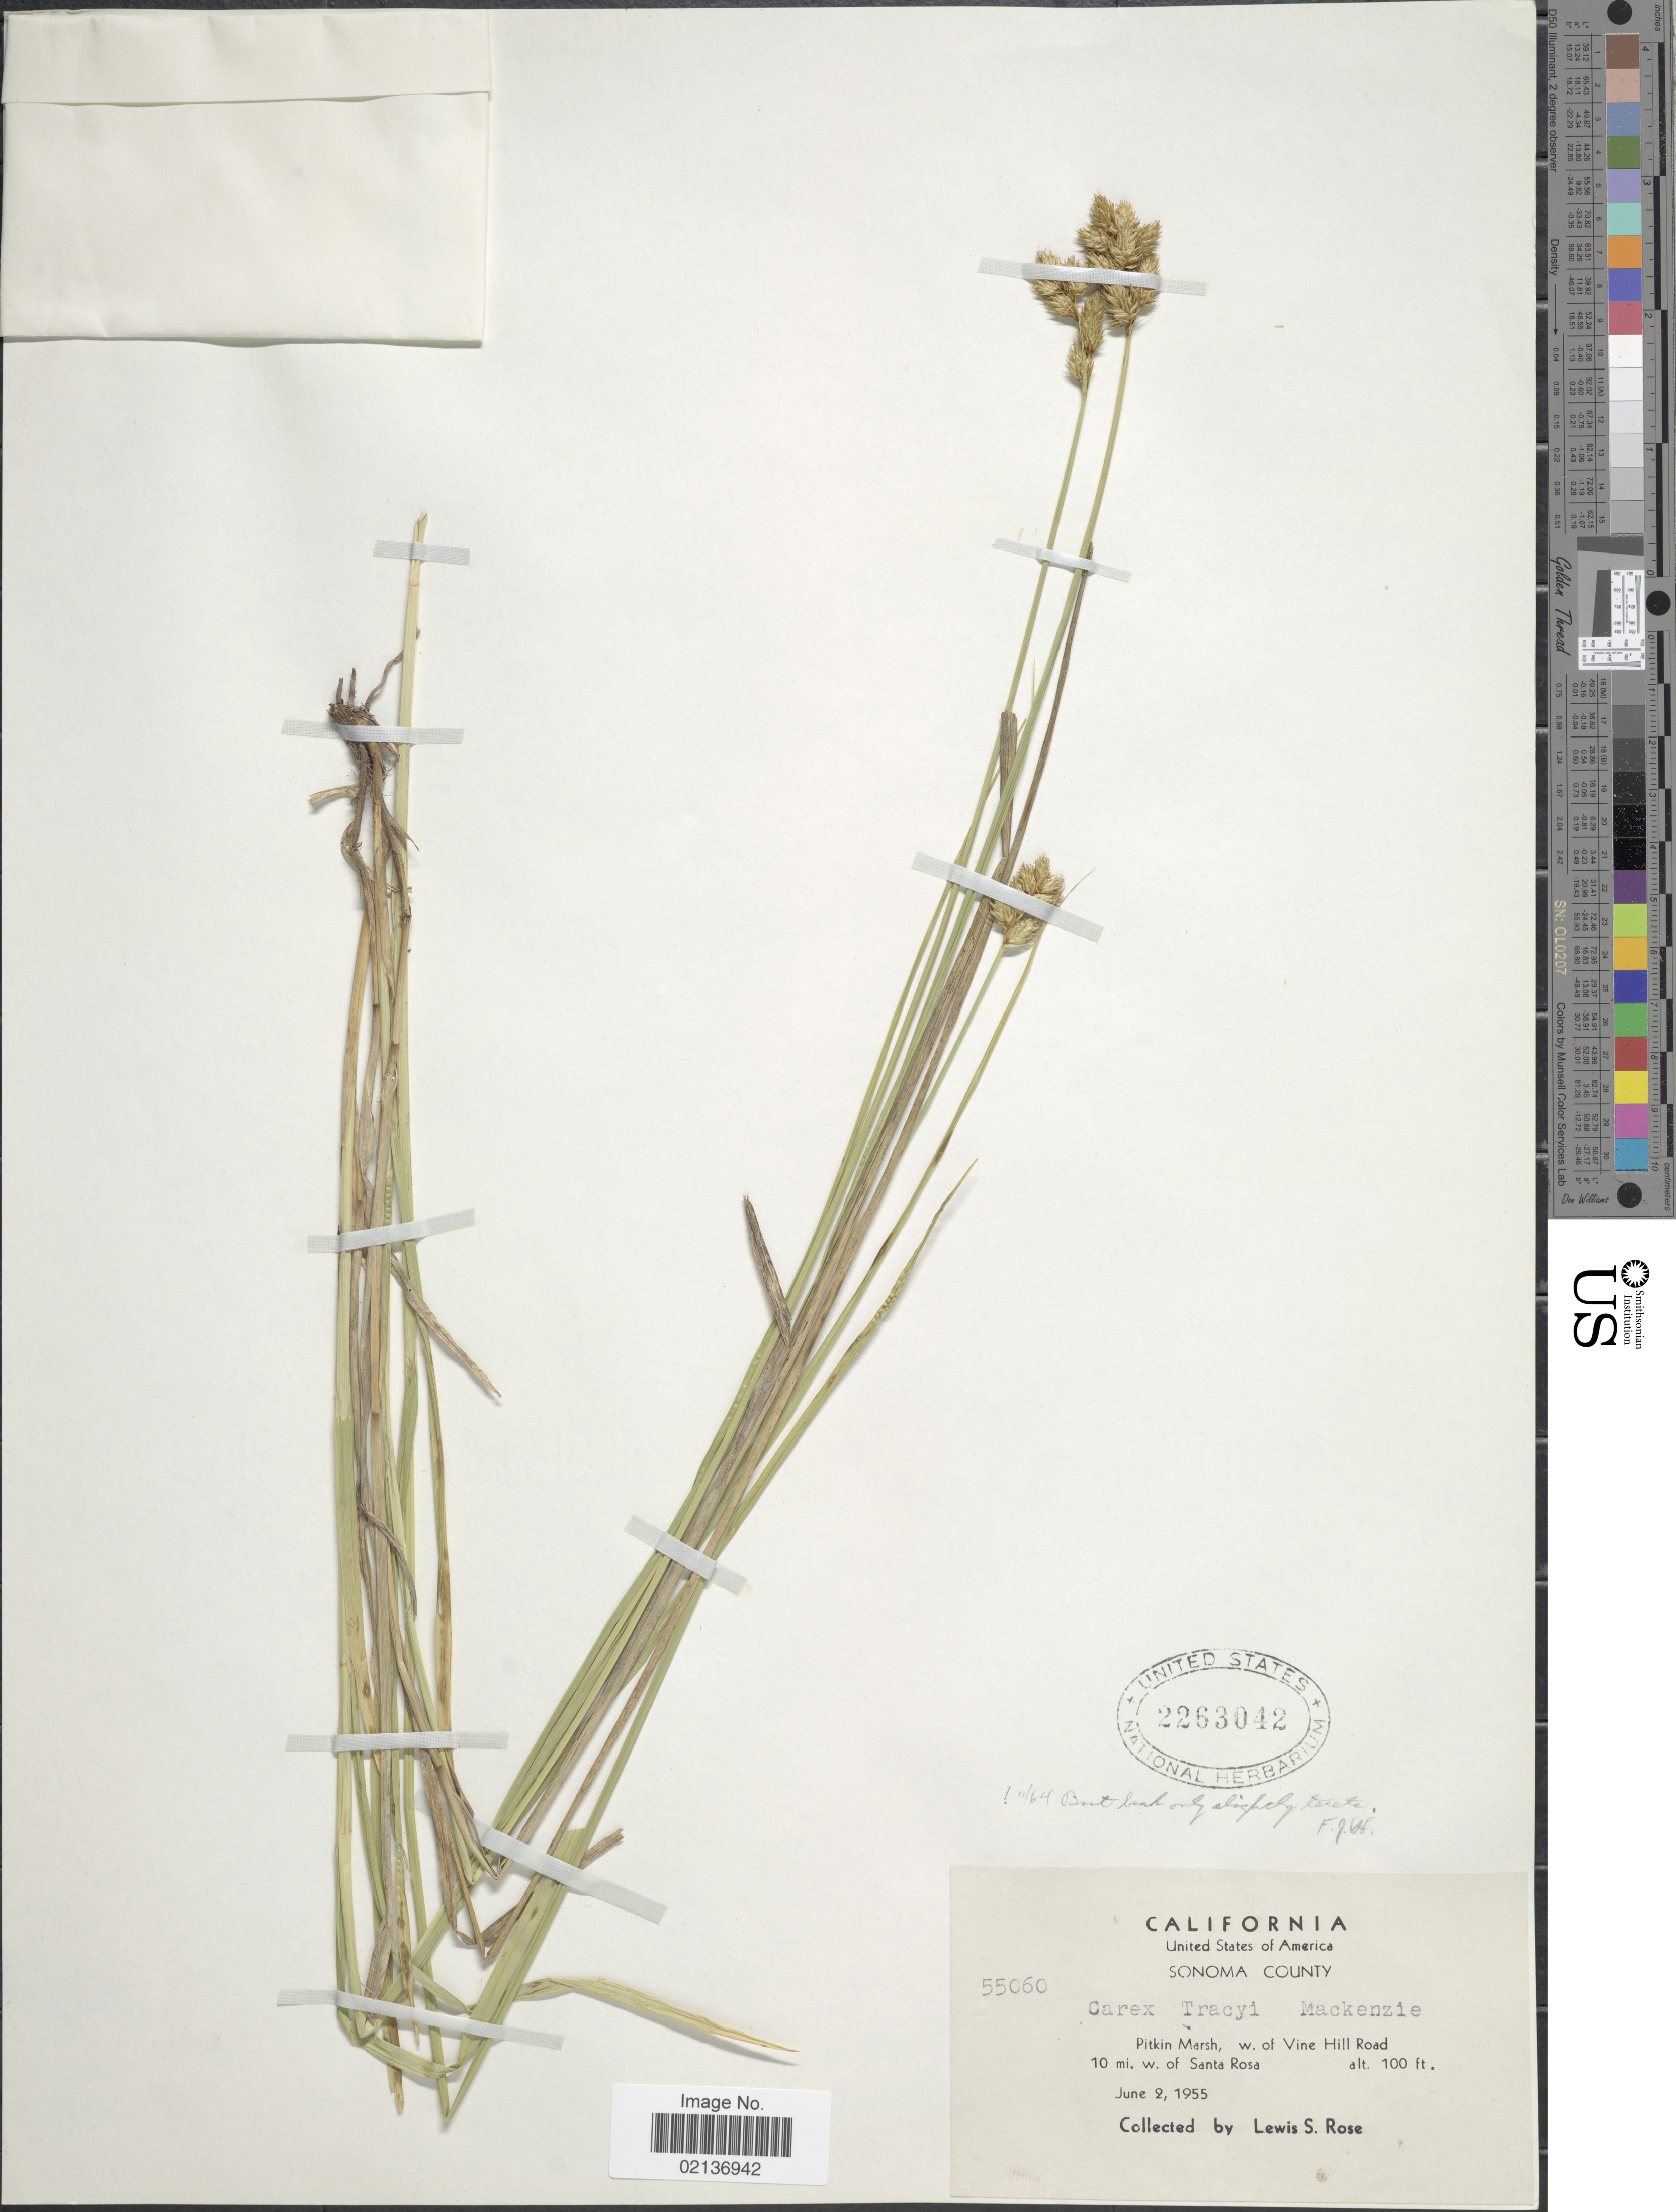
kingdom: Plantae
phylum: Tracheophyta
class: Liliopsida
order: Poales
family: Cyperaceae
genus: Carex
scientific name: Carex tracyi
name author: Mack.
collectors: L. S. Rose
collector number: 55060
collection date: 1955-06-02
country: United States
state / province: California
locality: United States of America, Pitkin Marsh, w. of Vine Hill Road, 10 mi W of Santa Rosa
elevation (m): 30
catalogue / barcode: US 2263042